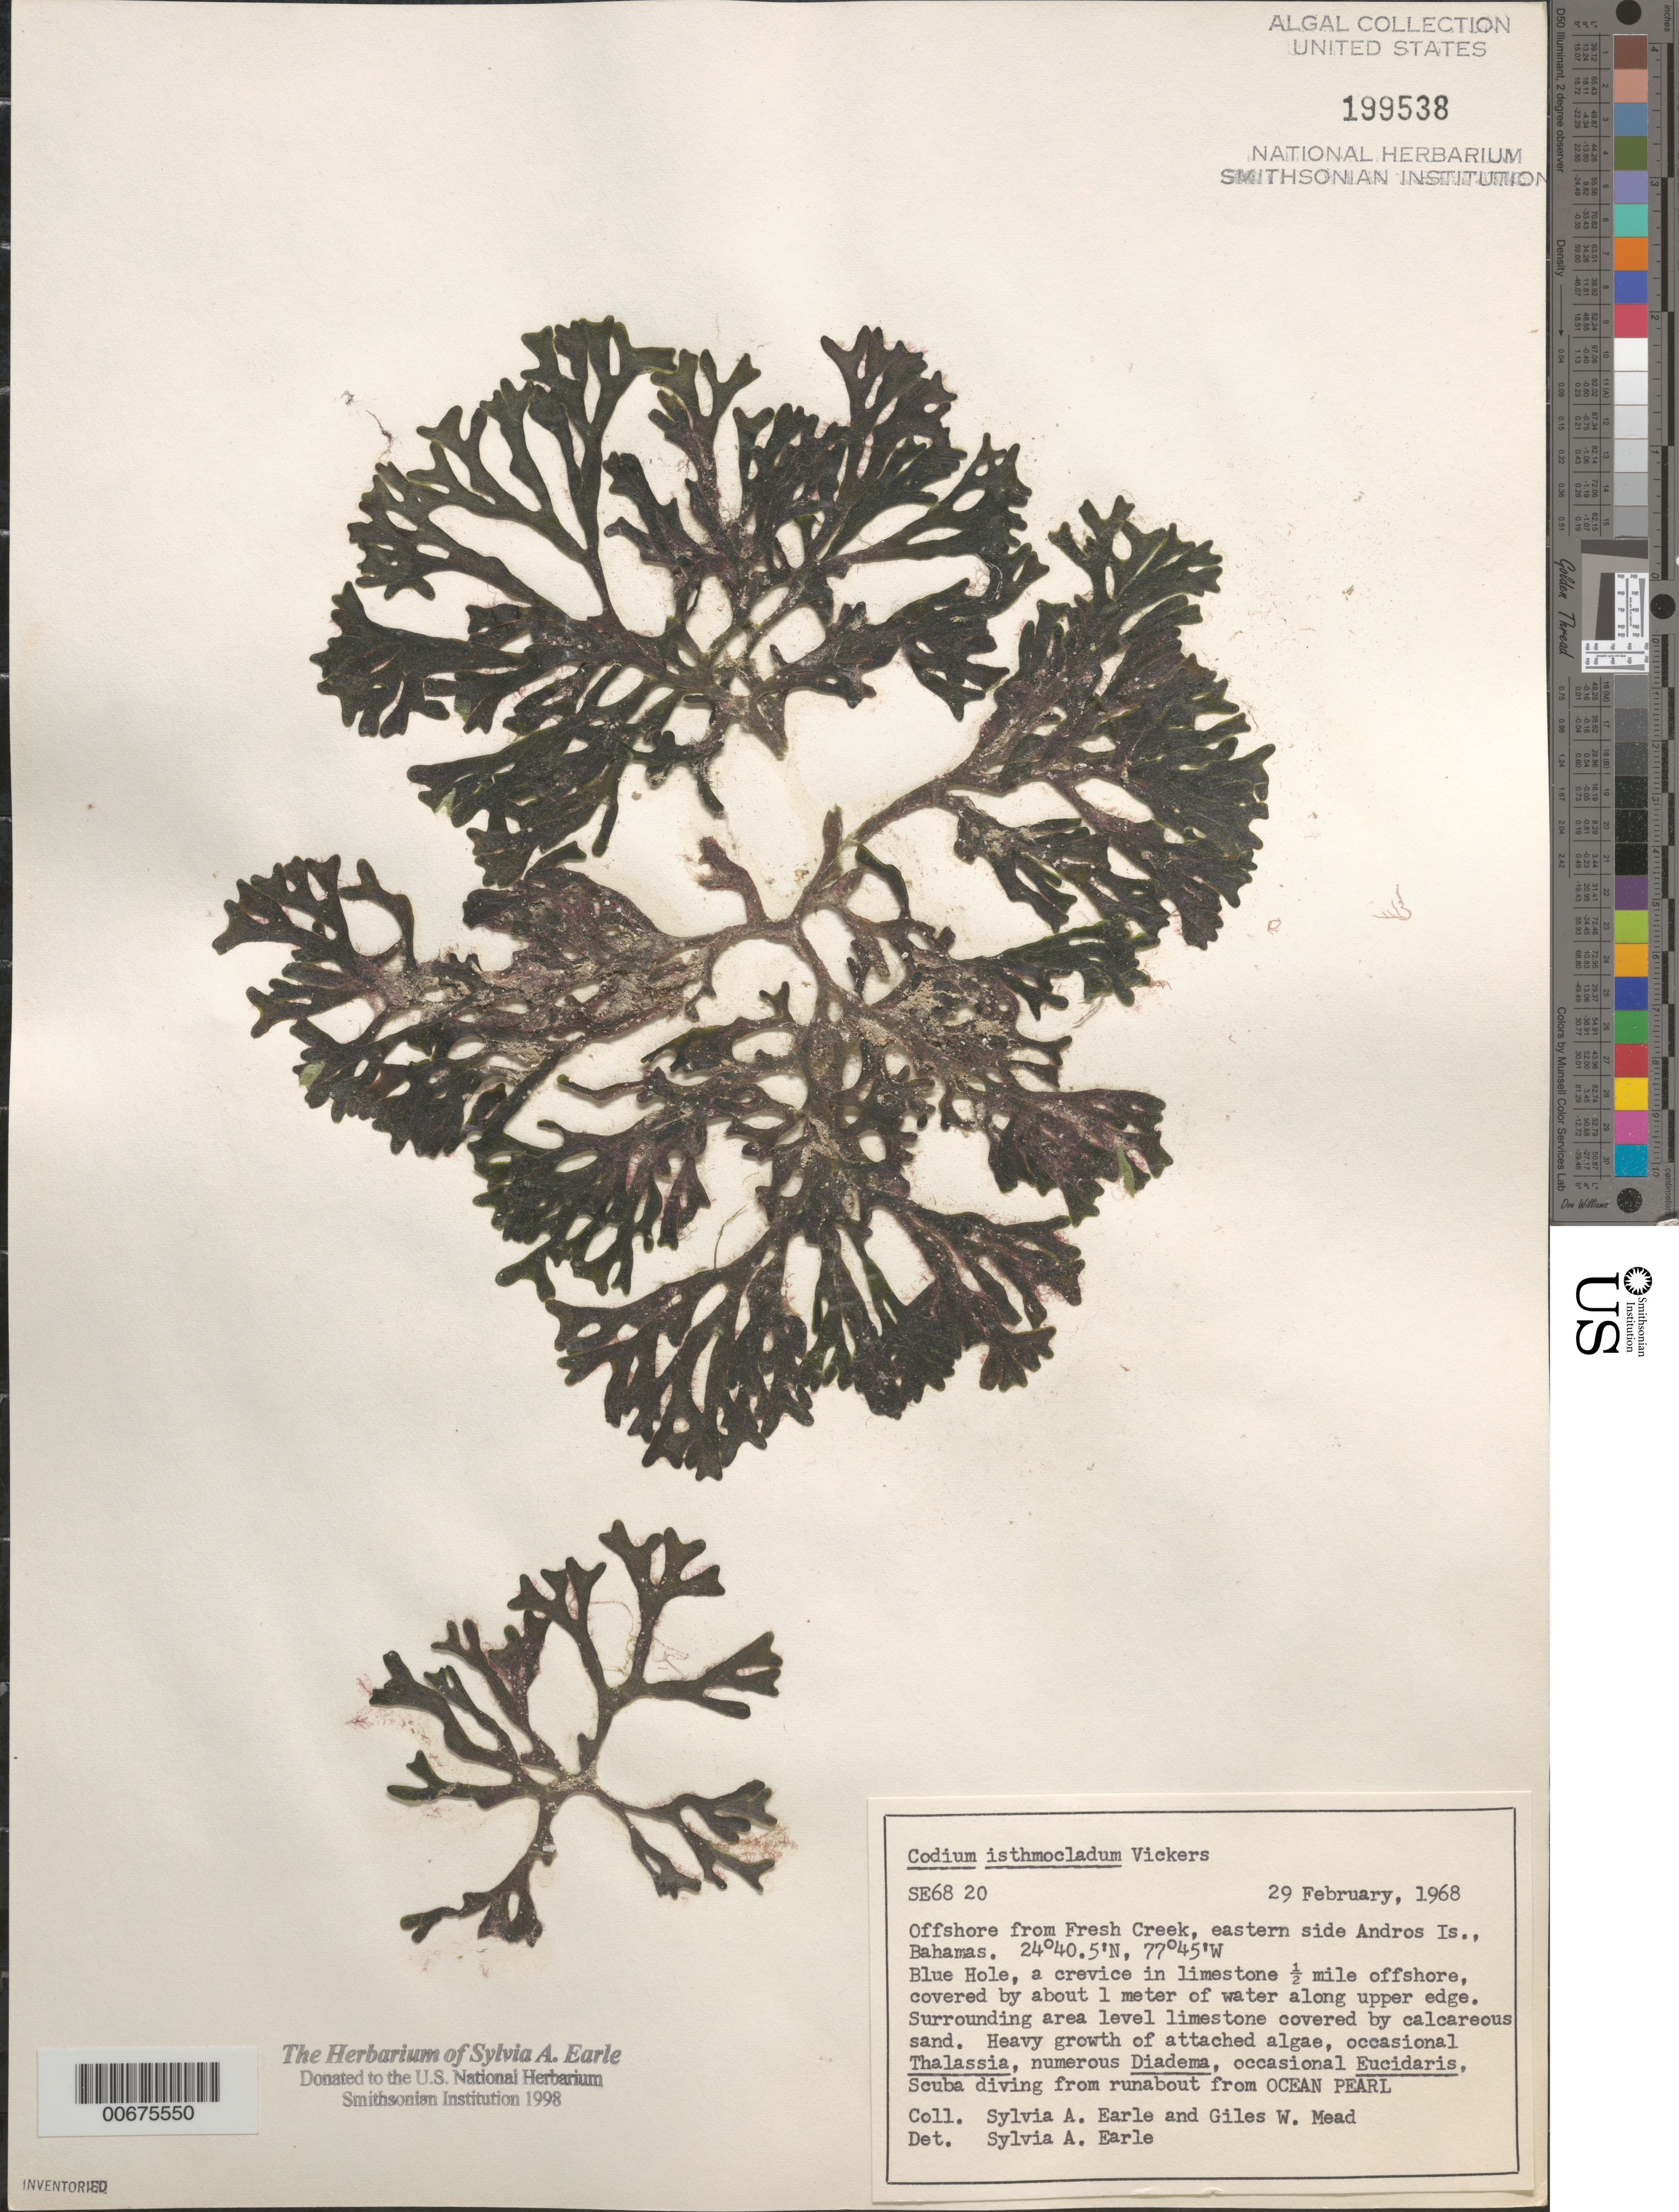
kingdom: Plantae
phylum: Chlorophyta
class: Ulvophyceae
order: Bryopsidales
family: Codiaceae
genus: Codium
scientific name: Codium isthmocladum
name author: Vickers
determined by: Earle, S. A.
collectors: S. A. Earle & G. W. Mead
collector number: SE 6820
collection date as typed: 29 Feb 1968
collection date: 1968-02-29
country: Bahamas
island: Andros Island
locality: Blue Hole, off Fresh Creek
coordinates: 24 40.5' N, 77 45' W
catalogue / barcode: US 199538